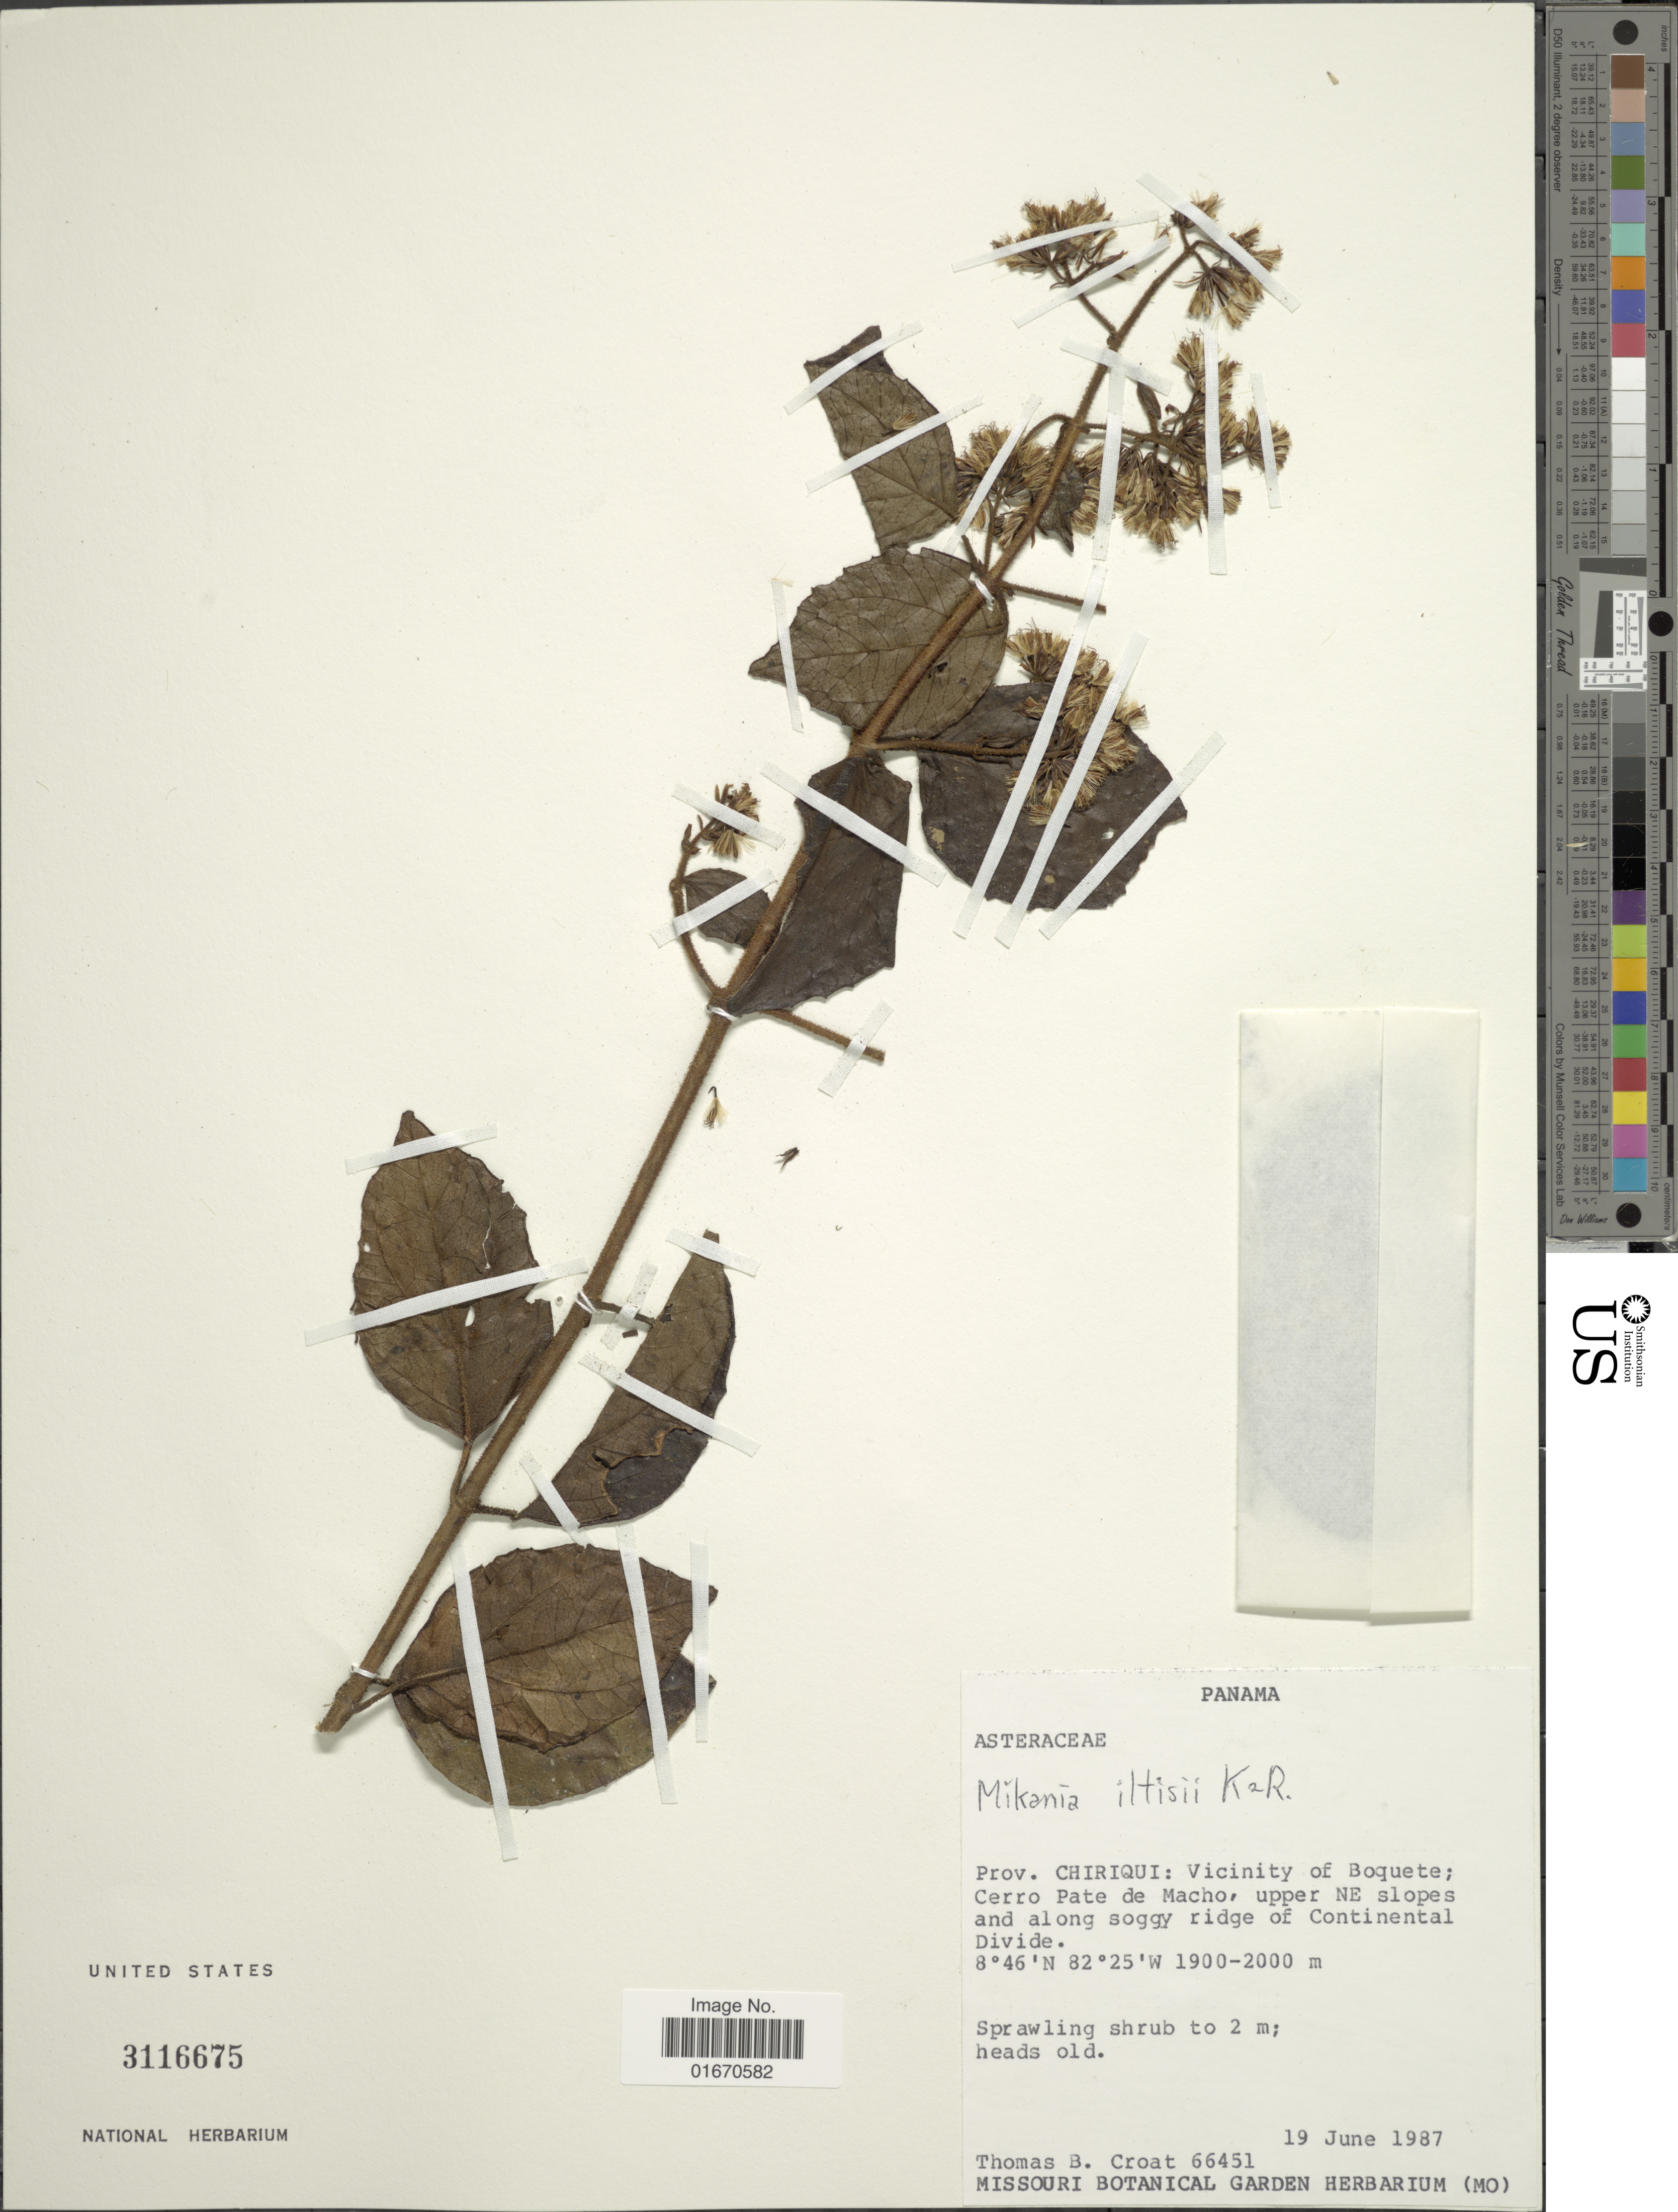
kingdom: Plantae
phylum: Tracheophyta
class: Magnoliopsida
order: Asterales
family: Asteraceae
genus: Mikania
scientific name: Mikania iltisii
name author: R.M. King & H. Rob.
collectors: T. B. Croat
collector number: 66451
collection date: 1987-06-19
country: Panama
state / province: Chiriqui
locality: Vicinity of Boquete, Cerro Pate de Macho, upper NE slopes and along soggy ridge of Continental Divide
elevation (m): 1900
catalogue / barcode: US 3116675